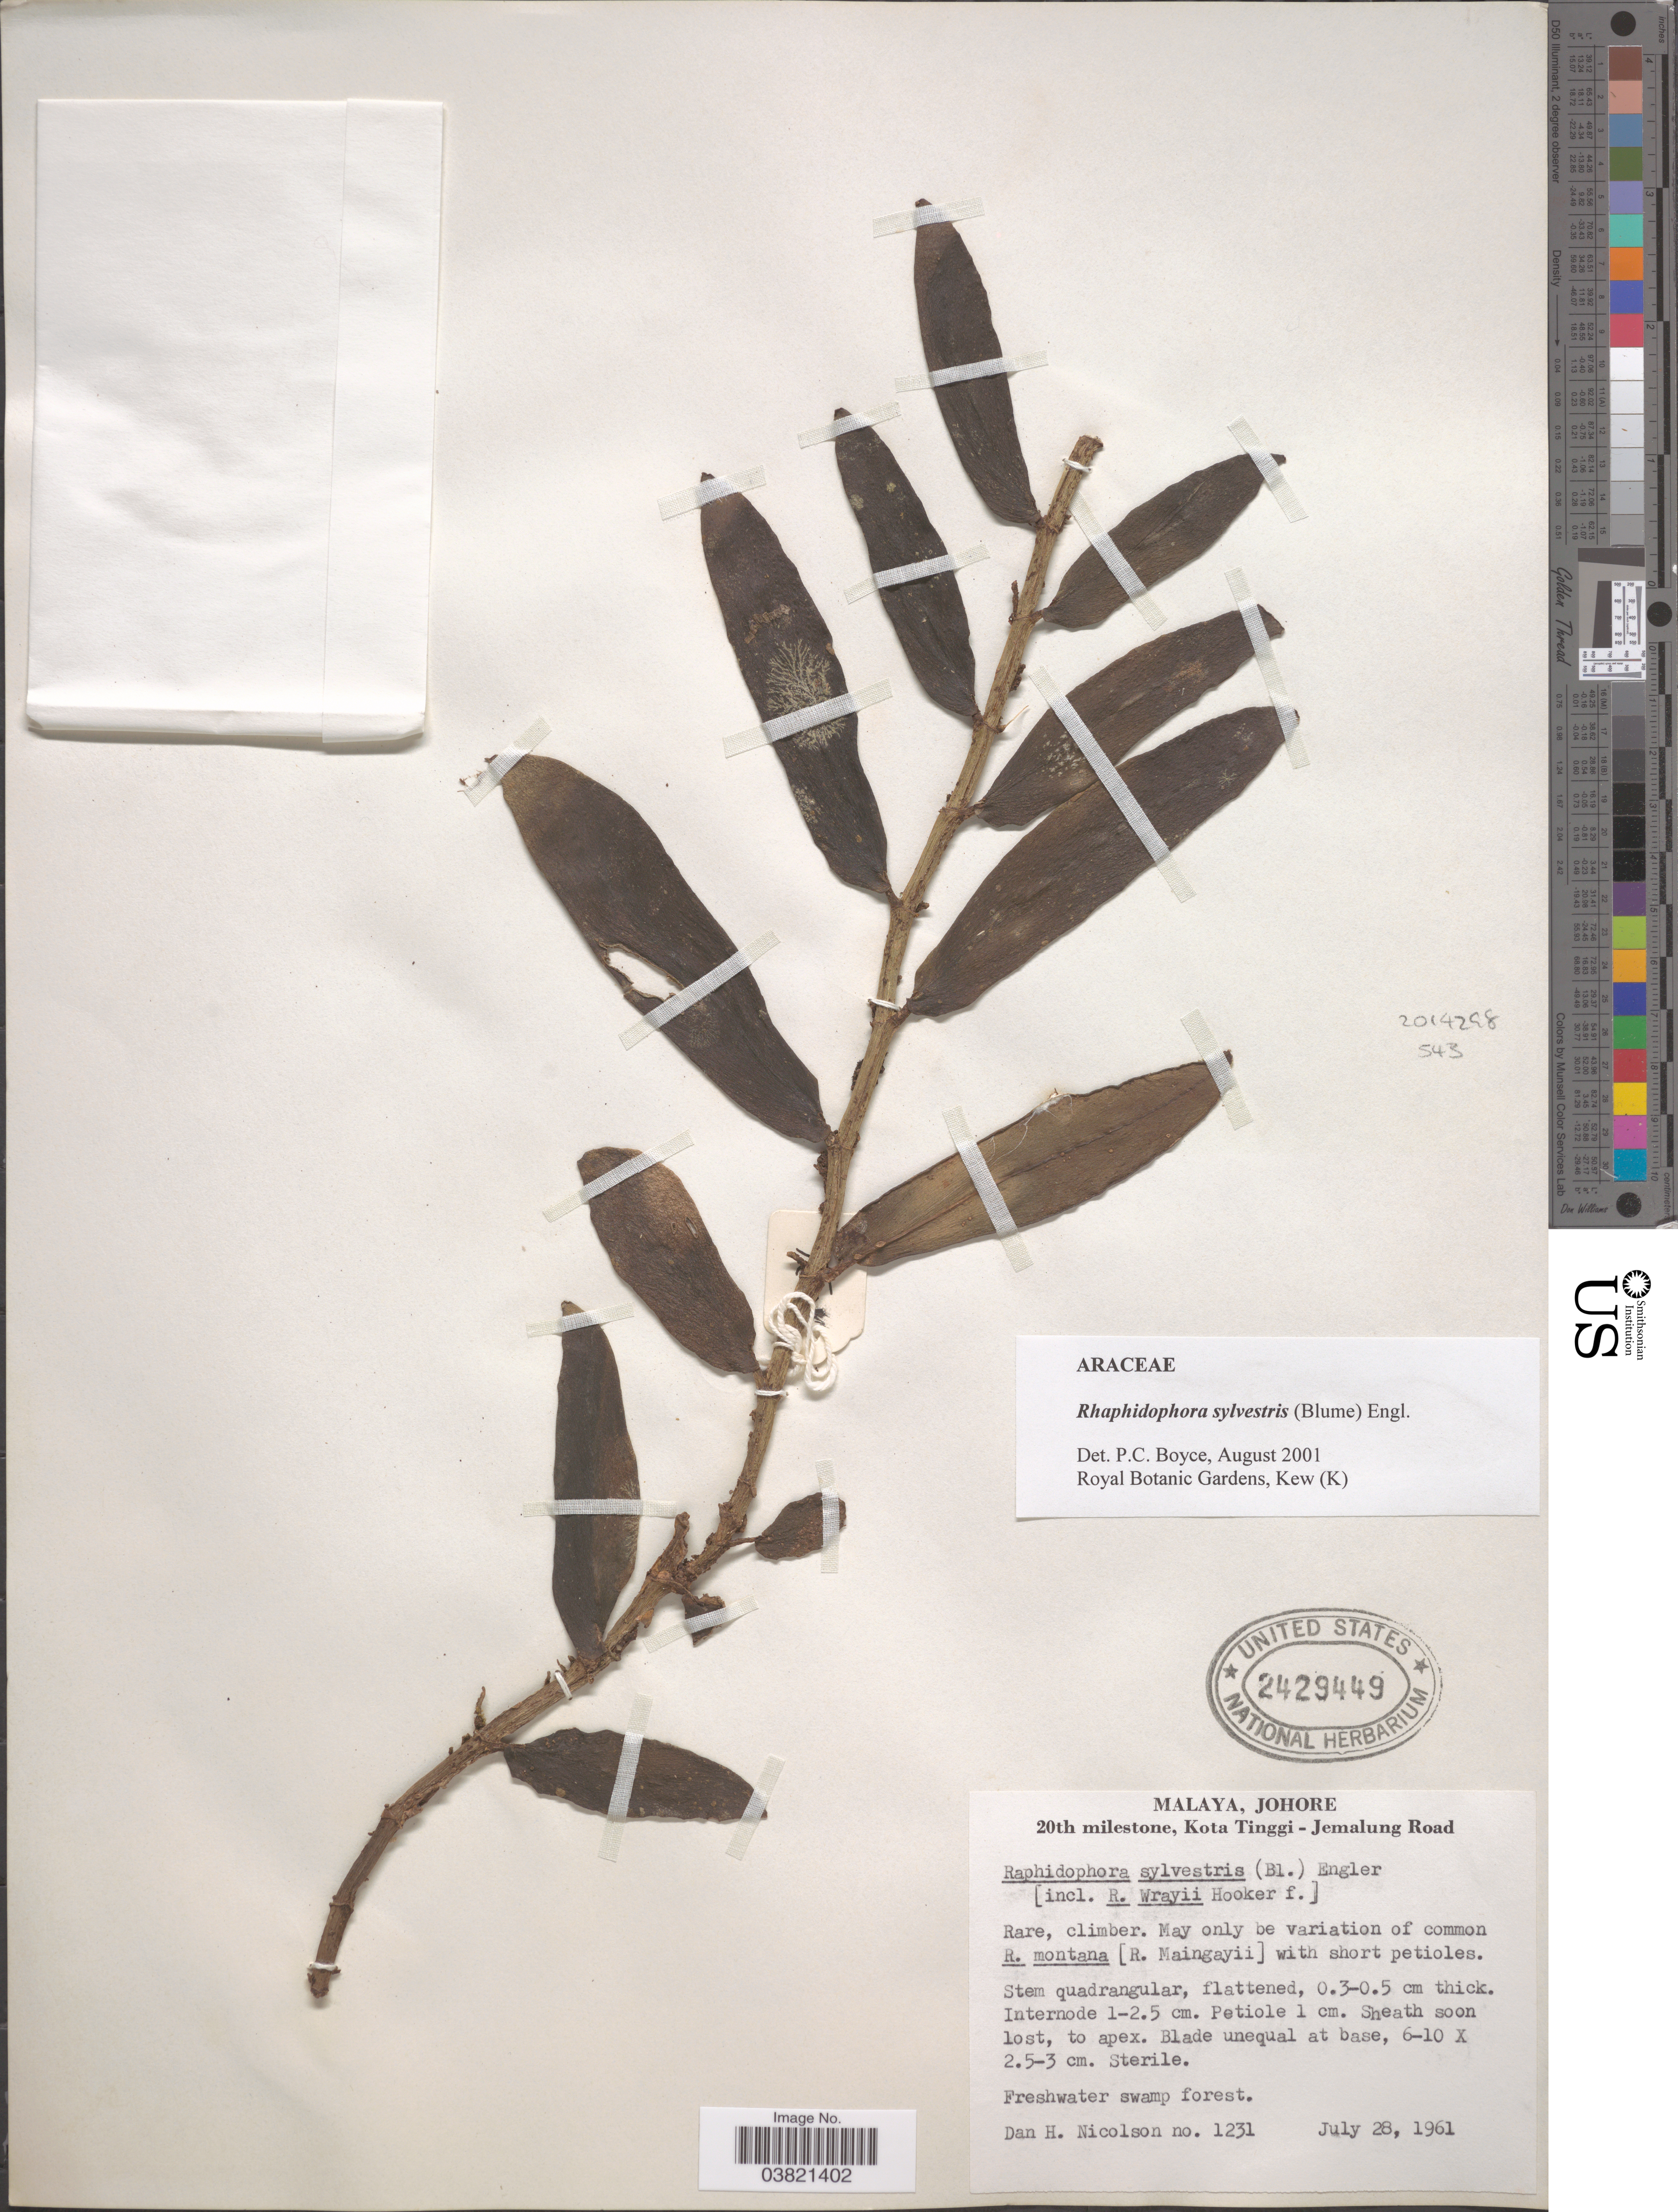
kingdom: Plantae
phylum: Tracheophyta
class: Liliopsida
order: Alismatales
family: Araceae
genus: Rhaphidophora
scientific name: Rhaphidophora sylvestris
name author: (Blume) Engl.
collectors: D. H. Nicolson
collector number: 1231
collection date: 1961-07-28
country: Malaysia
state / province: Johor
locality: Malaya, Johore. 20th milestone, Kota Tinggi - Jemalung Road.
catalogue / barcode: US 2429449